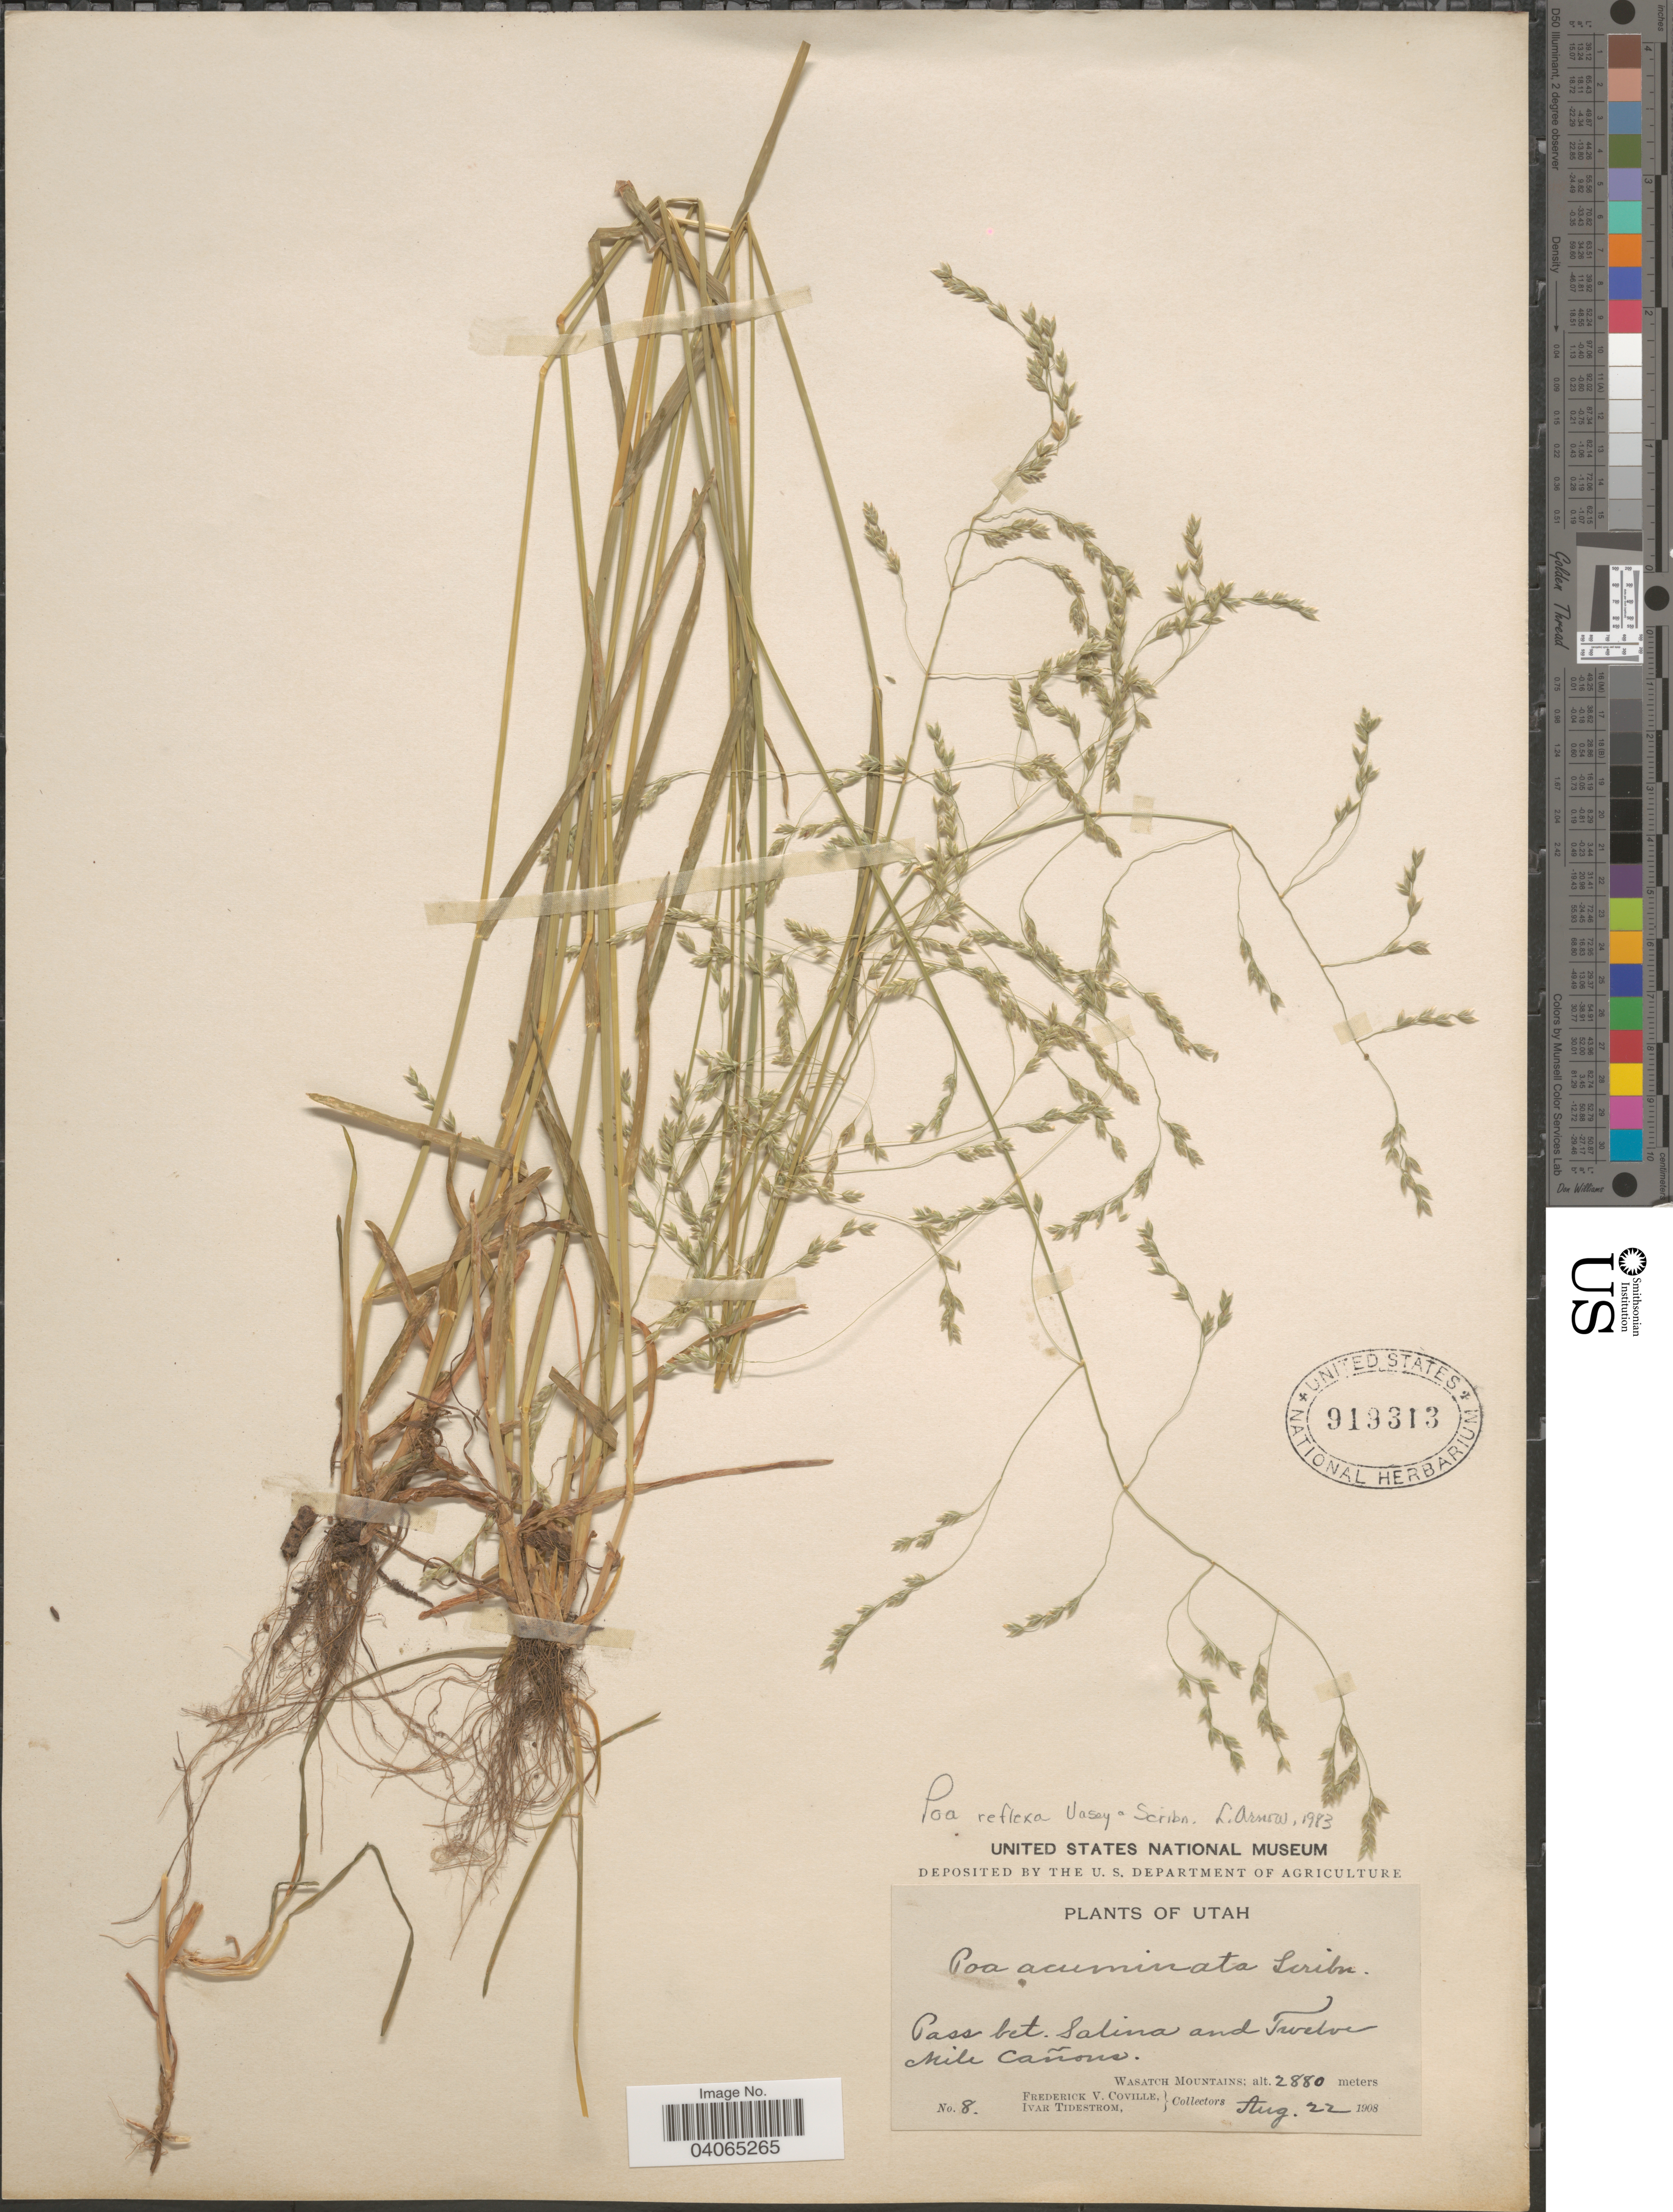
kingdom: Plantae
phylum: Tracheophyta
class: Liliopsida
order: Poales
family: Poaceae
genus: Poa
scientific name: Poa reflexa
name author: Vasey & Scribn.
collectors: F. V. Coville & I. F. Tidestrom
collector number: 8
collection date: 1908-08-22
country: United States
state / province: Utah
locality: Pass bet. Salina and Twelve Mile Cañon. Wasatch Mountains.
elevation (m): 2880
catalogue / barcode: US 919313